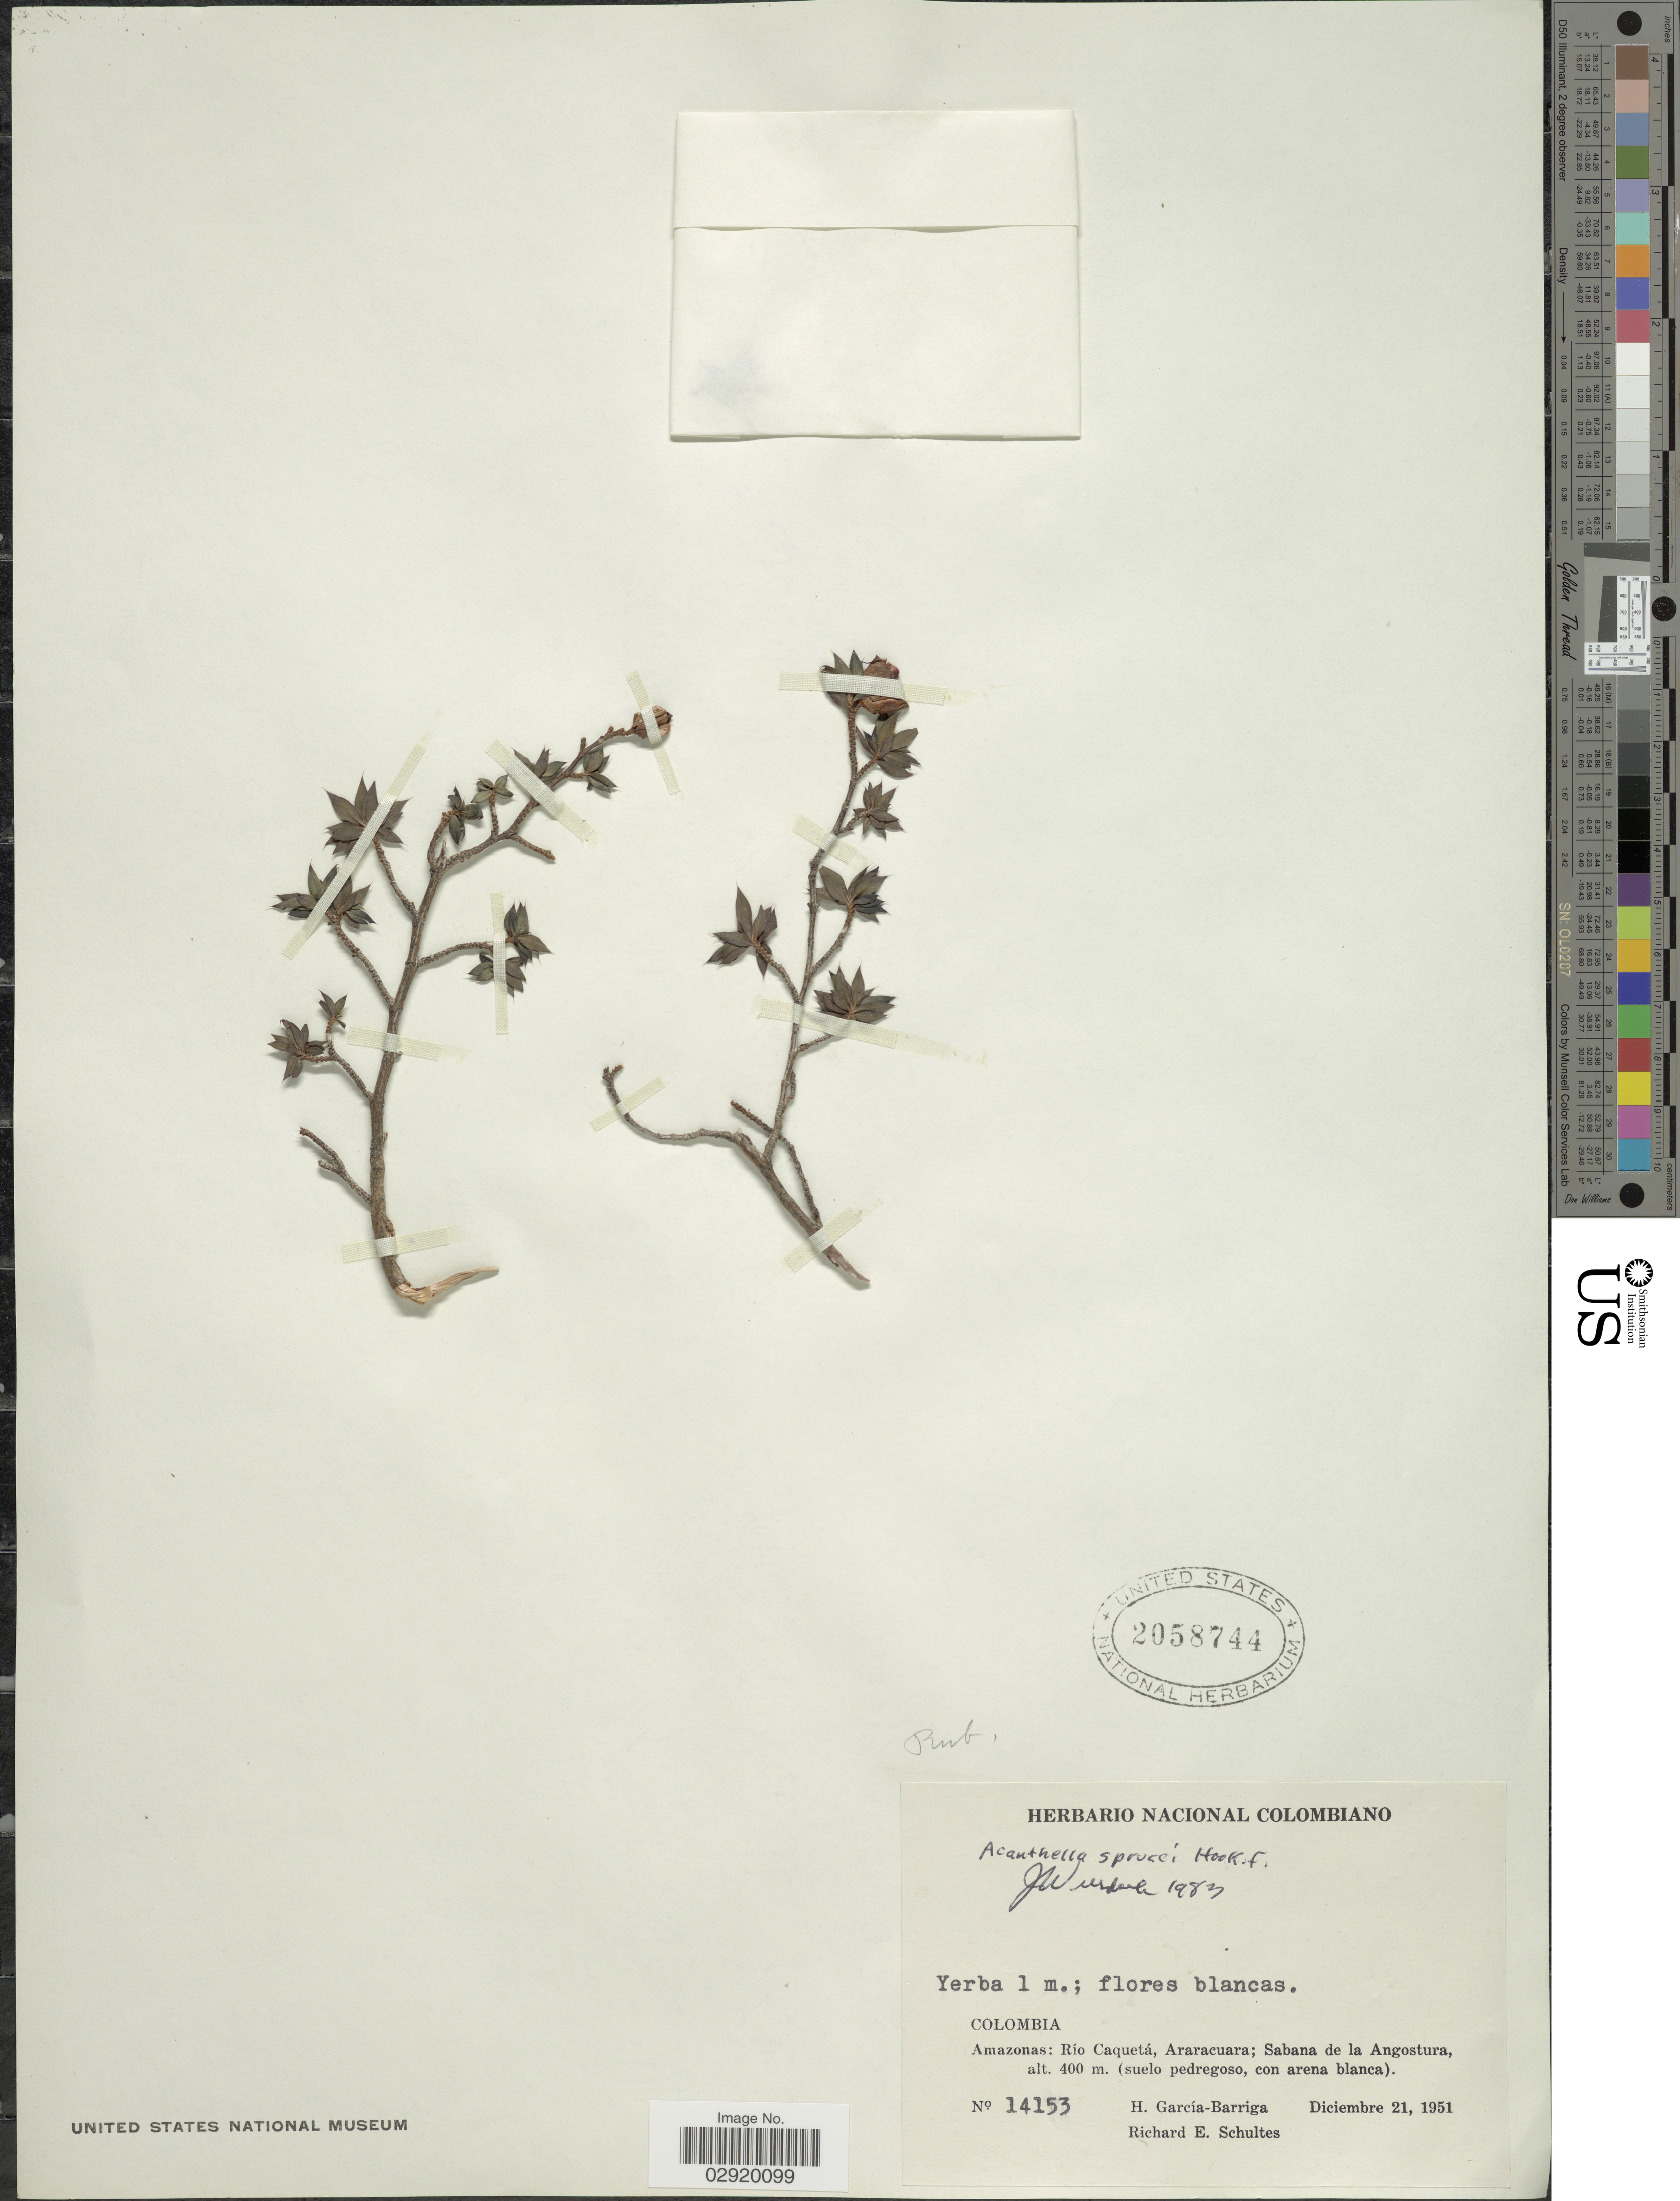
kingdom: Plantae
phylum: Tracheophyta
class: Magnoliopsida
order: Myrtales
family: Melastomataceae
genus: Acanthella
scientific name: Acanthella sprucei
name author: Benth. & Hook. f.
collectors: H. García Barriga & R. E. Schultes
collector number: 14153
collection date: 1951-12-21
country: Colombia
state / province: Amazônas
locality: Río Caquetá, Araracuara; Sabana de la Angostura.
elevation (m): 400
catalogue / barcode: US 2058744